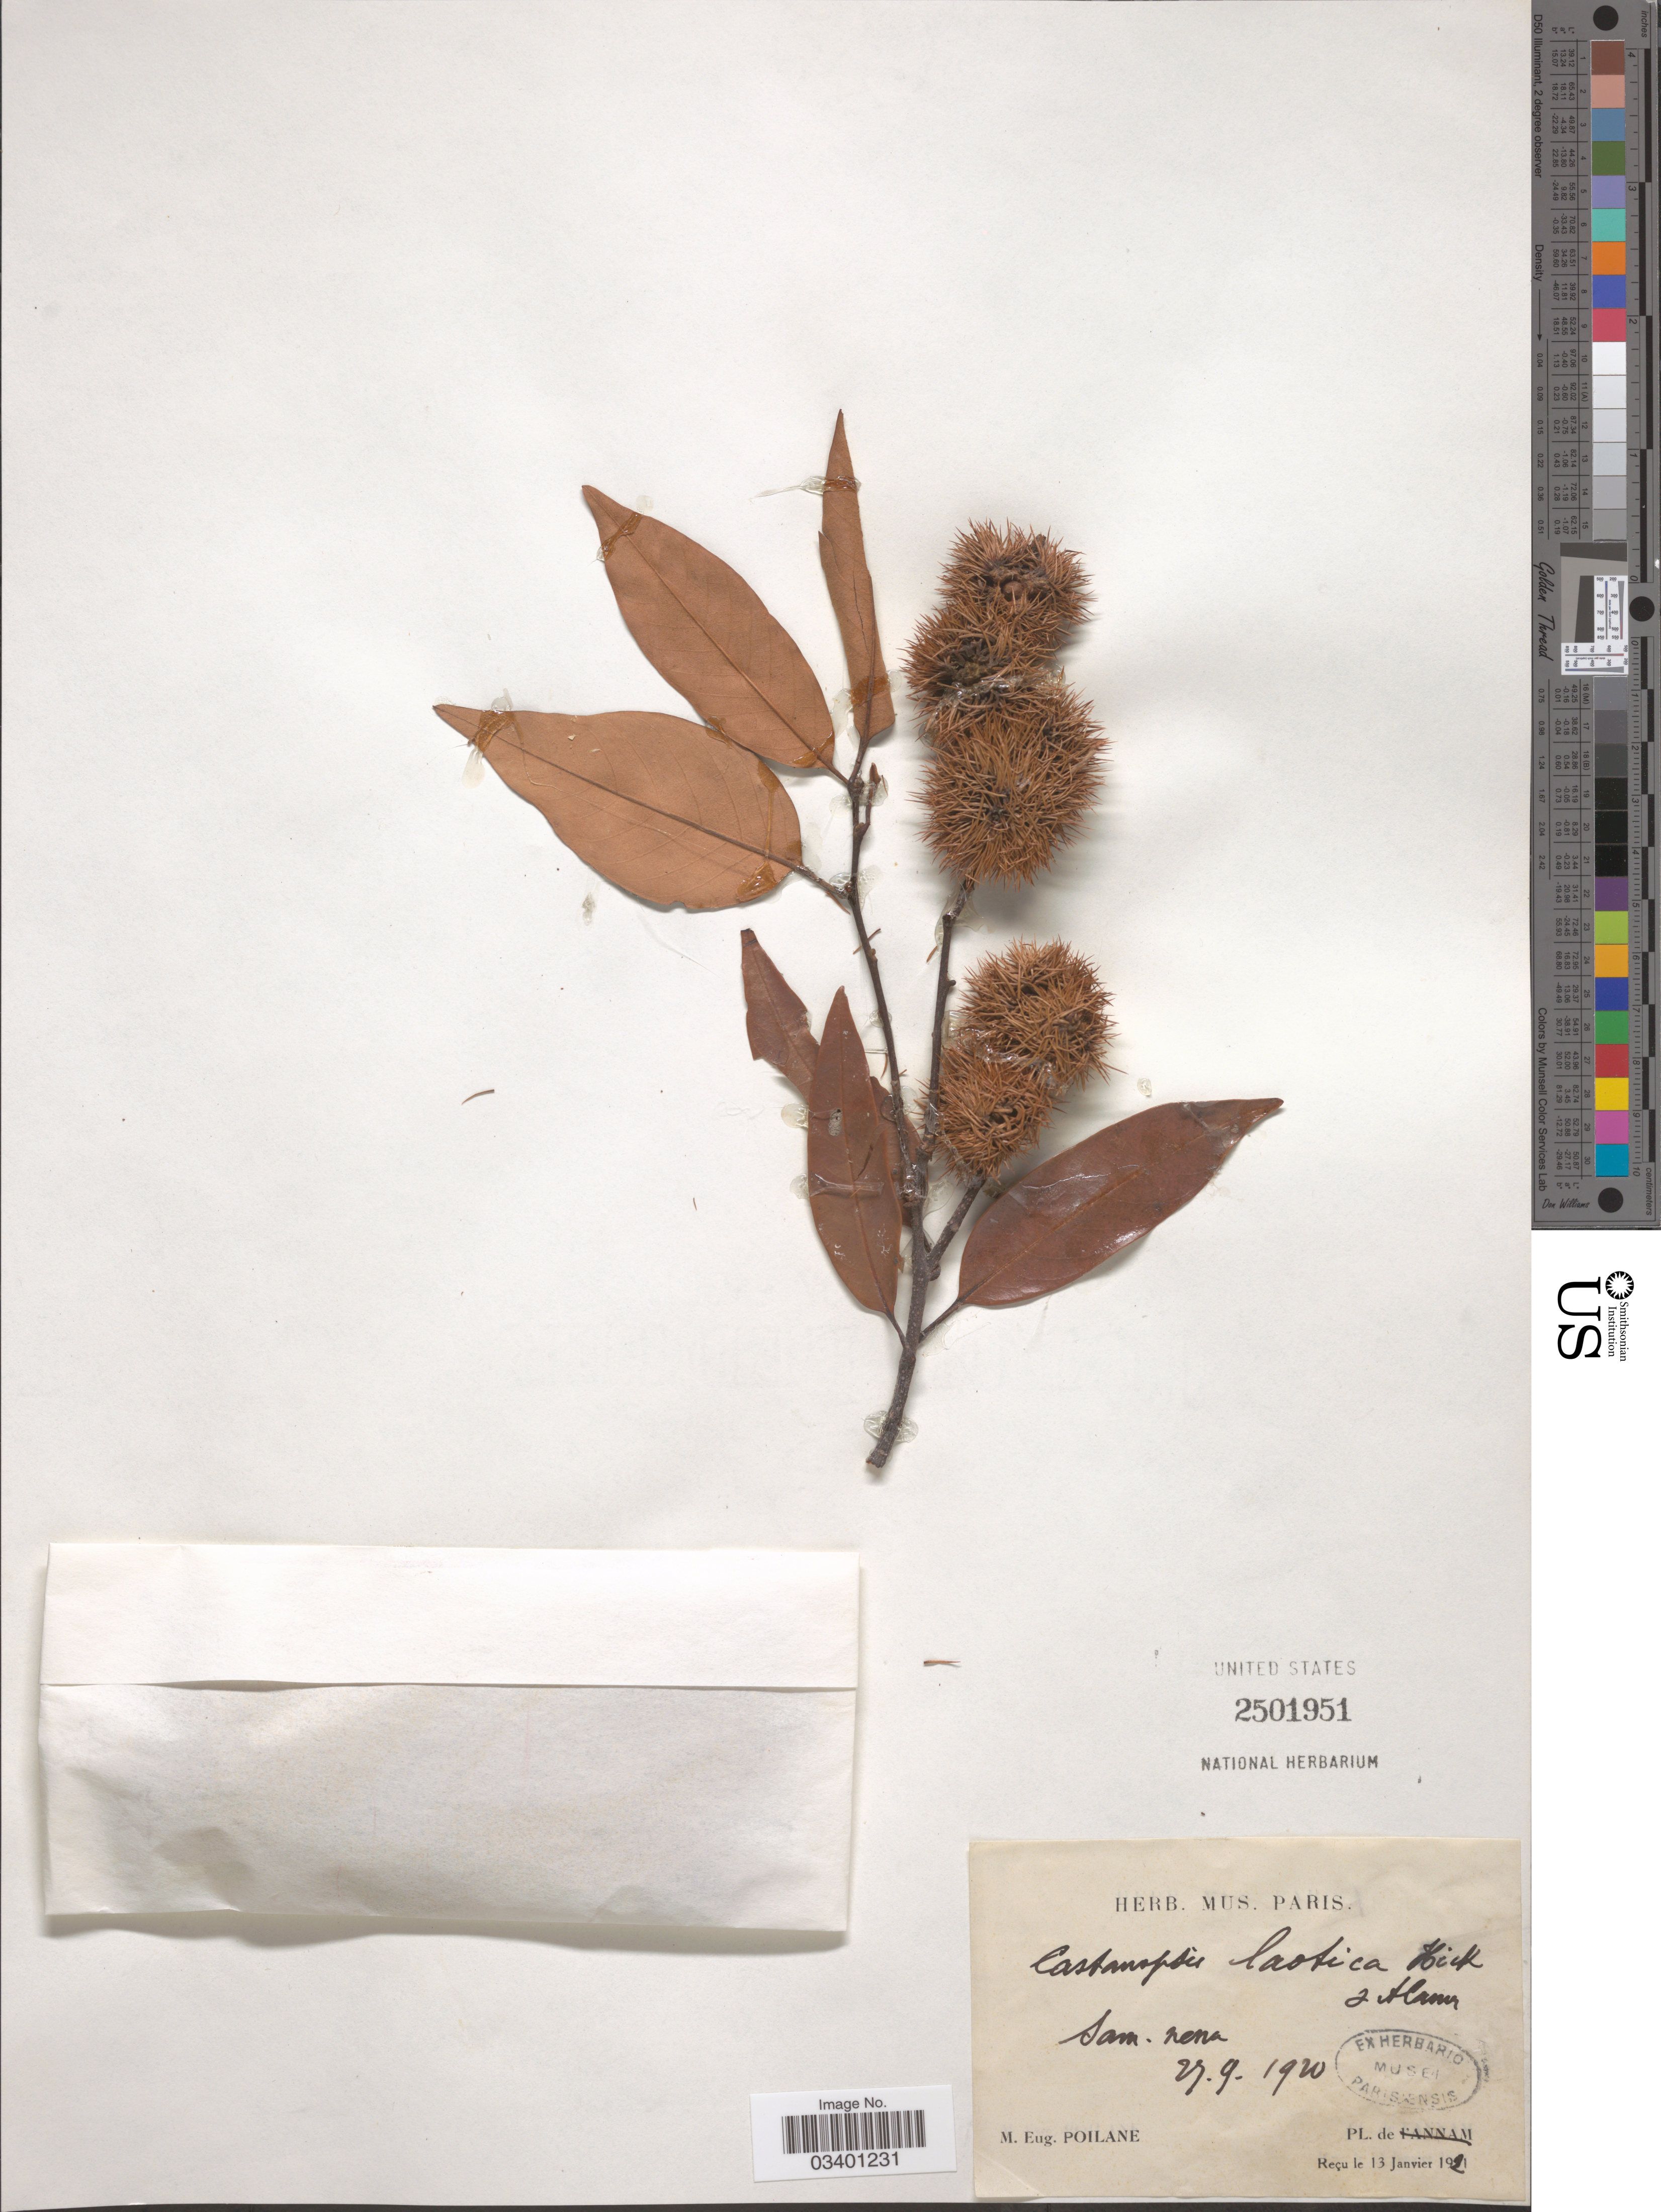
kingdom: Plantae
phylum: Tracheophyta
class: Magnoliopsida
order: Fagales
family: Fagaceae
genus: Castanopsis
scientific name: Castanopsis purpurella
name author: (Miq.) N.P. Balakr.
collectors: M. Poilane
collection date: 1920-09-27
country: Laos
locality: Sam-nena. [type locality of Castanopsis laotica]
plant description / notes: Possibly original material of Castanopsis laotica Hickel & A. Camus, but specimen is s.n.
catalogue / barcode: US 2501951